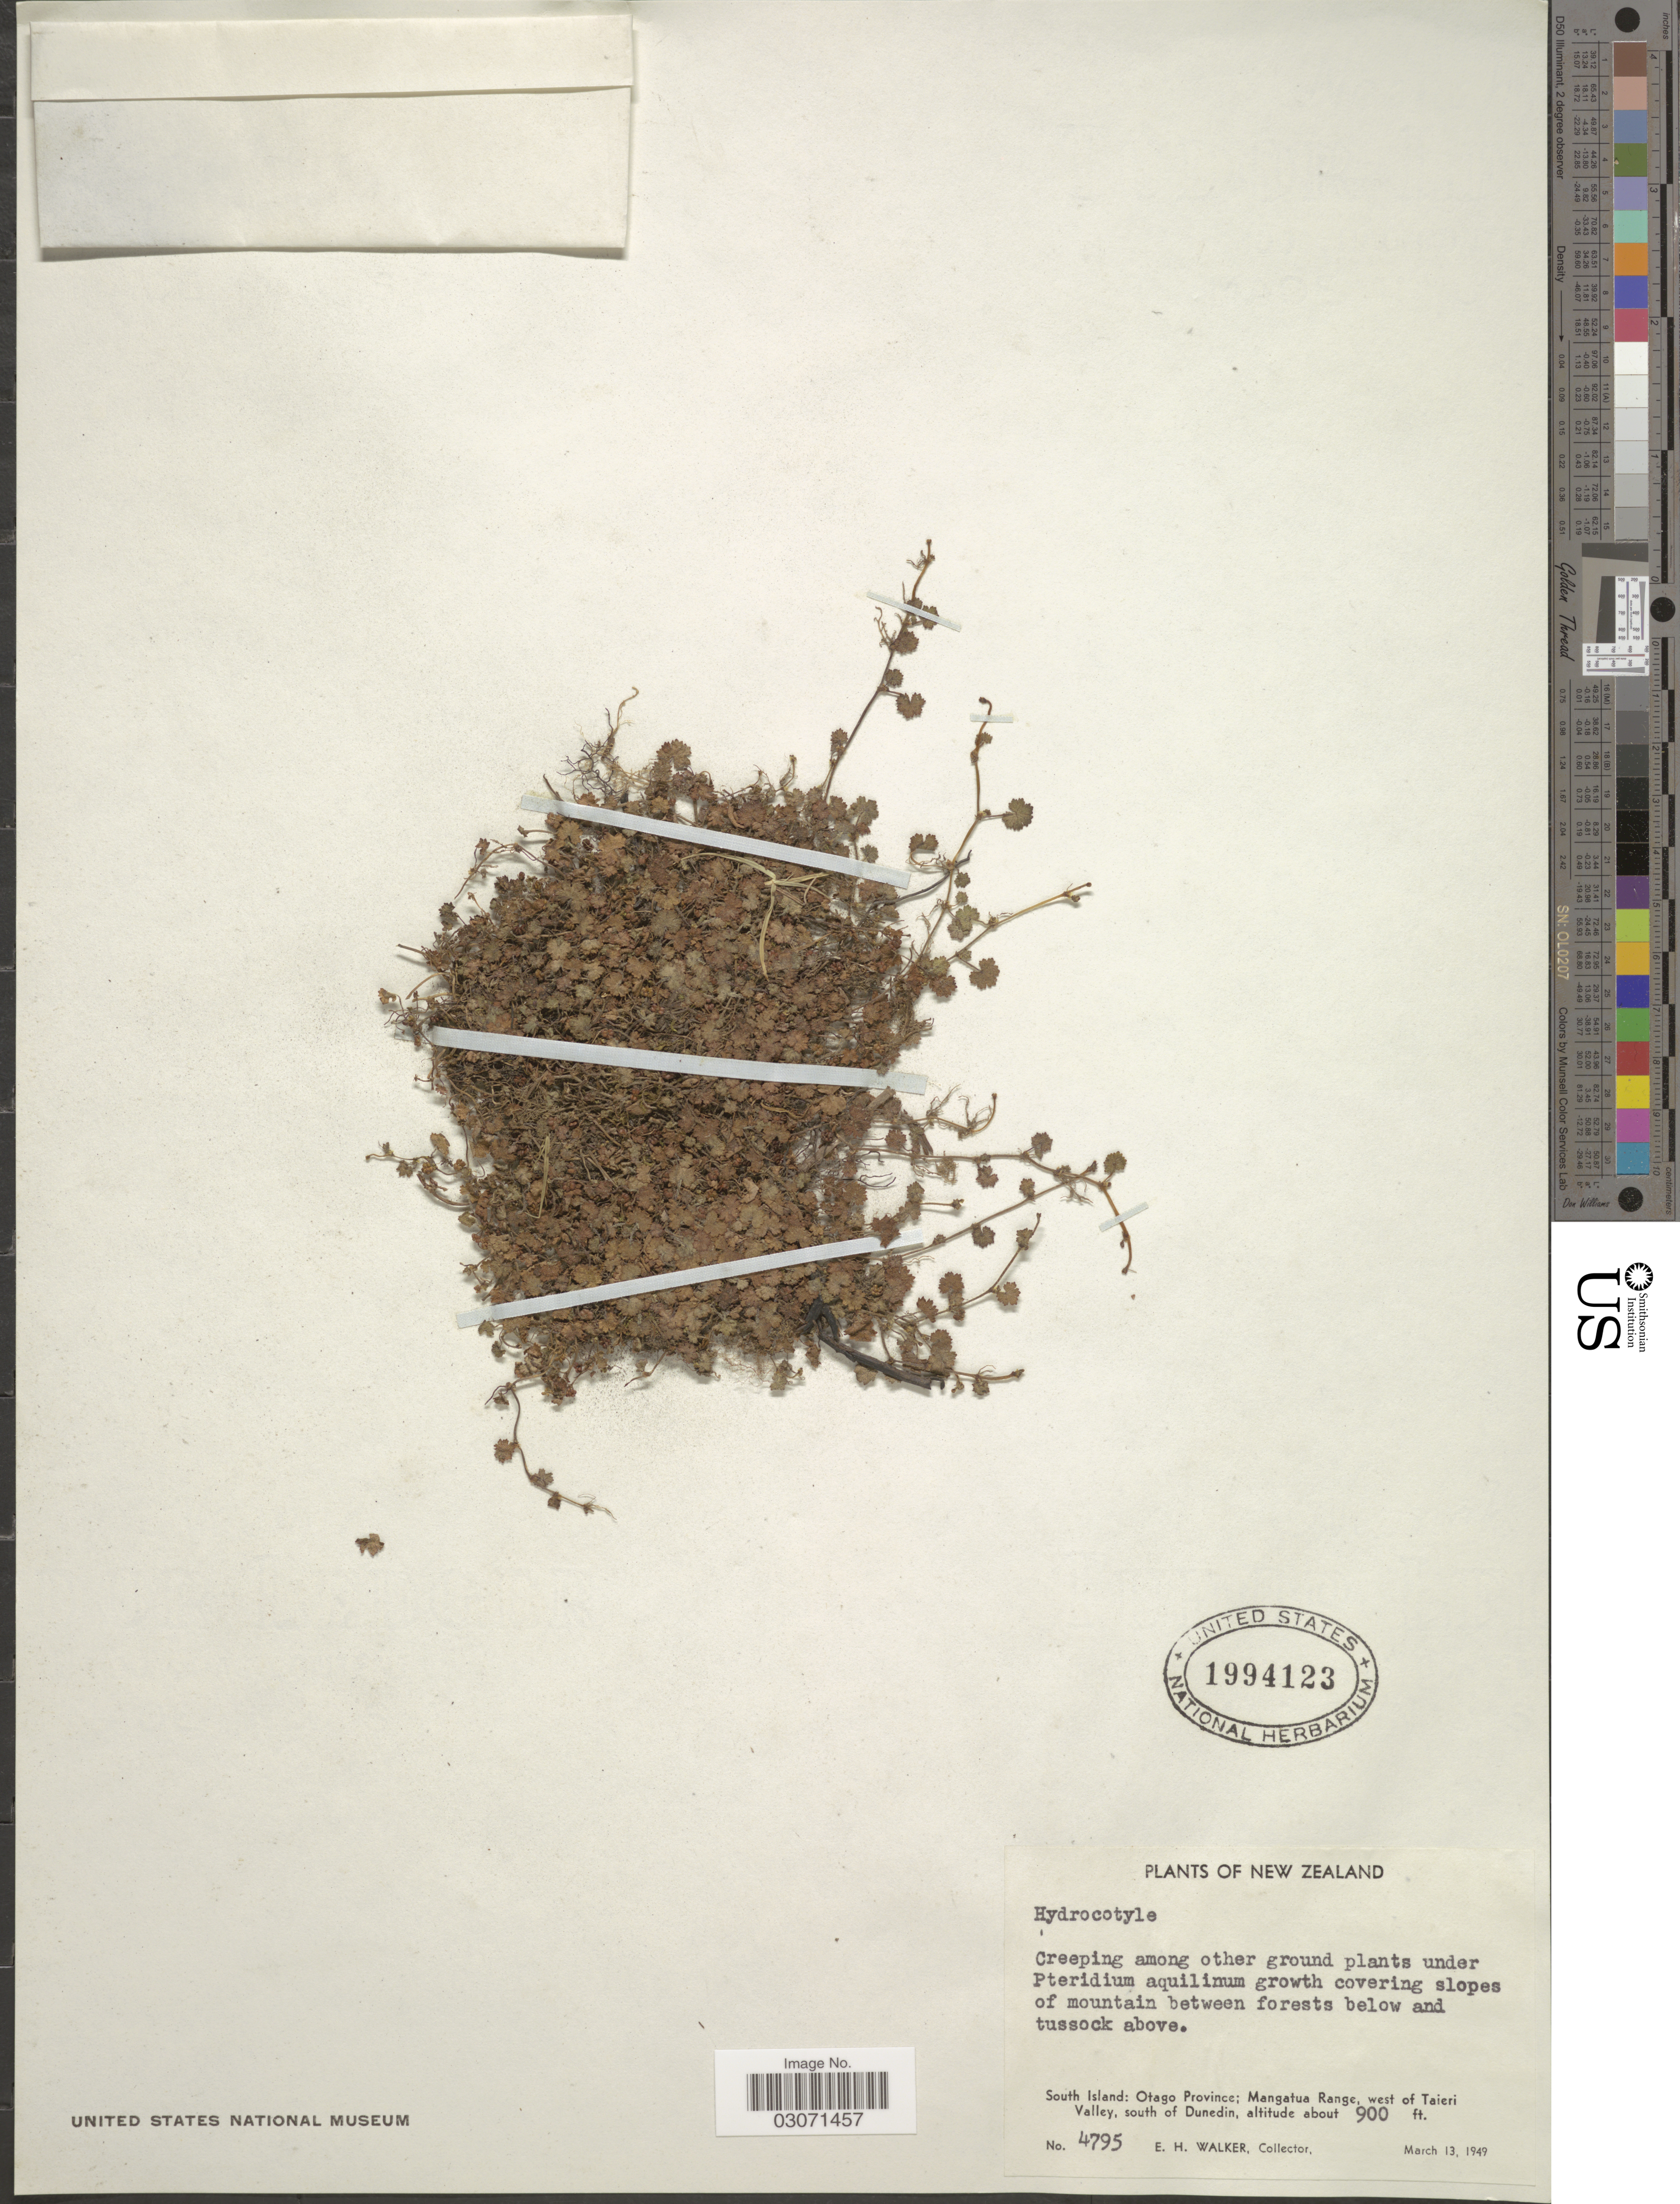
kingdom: Plantae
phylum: Tracheophyta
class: Magnoliopsida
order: Apiales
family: Araliaceae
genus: Hydrocotyle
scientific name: Hydrocotyle sp.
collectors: E. H. Walker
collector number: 4795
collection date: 1949-03-13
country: New Zealand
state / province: Otago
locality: South Island: Mangatua Range, west of Taieri Valley, south of Dunedin.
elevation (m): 274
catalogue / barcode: US 1994123